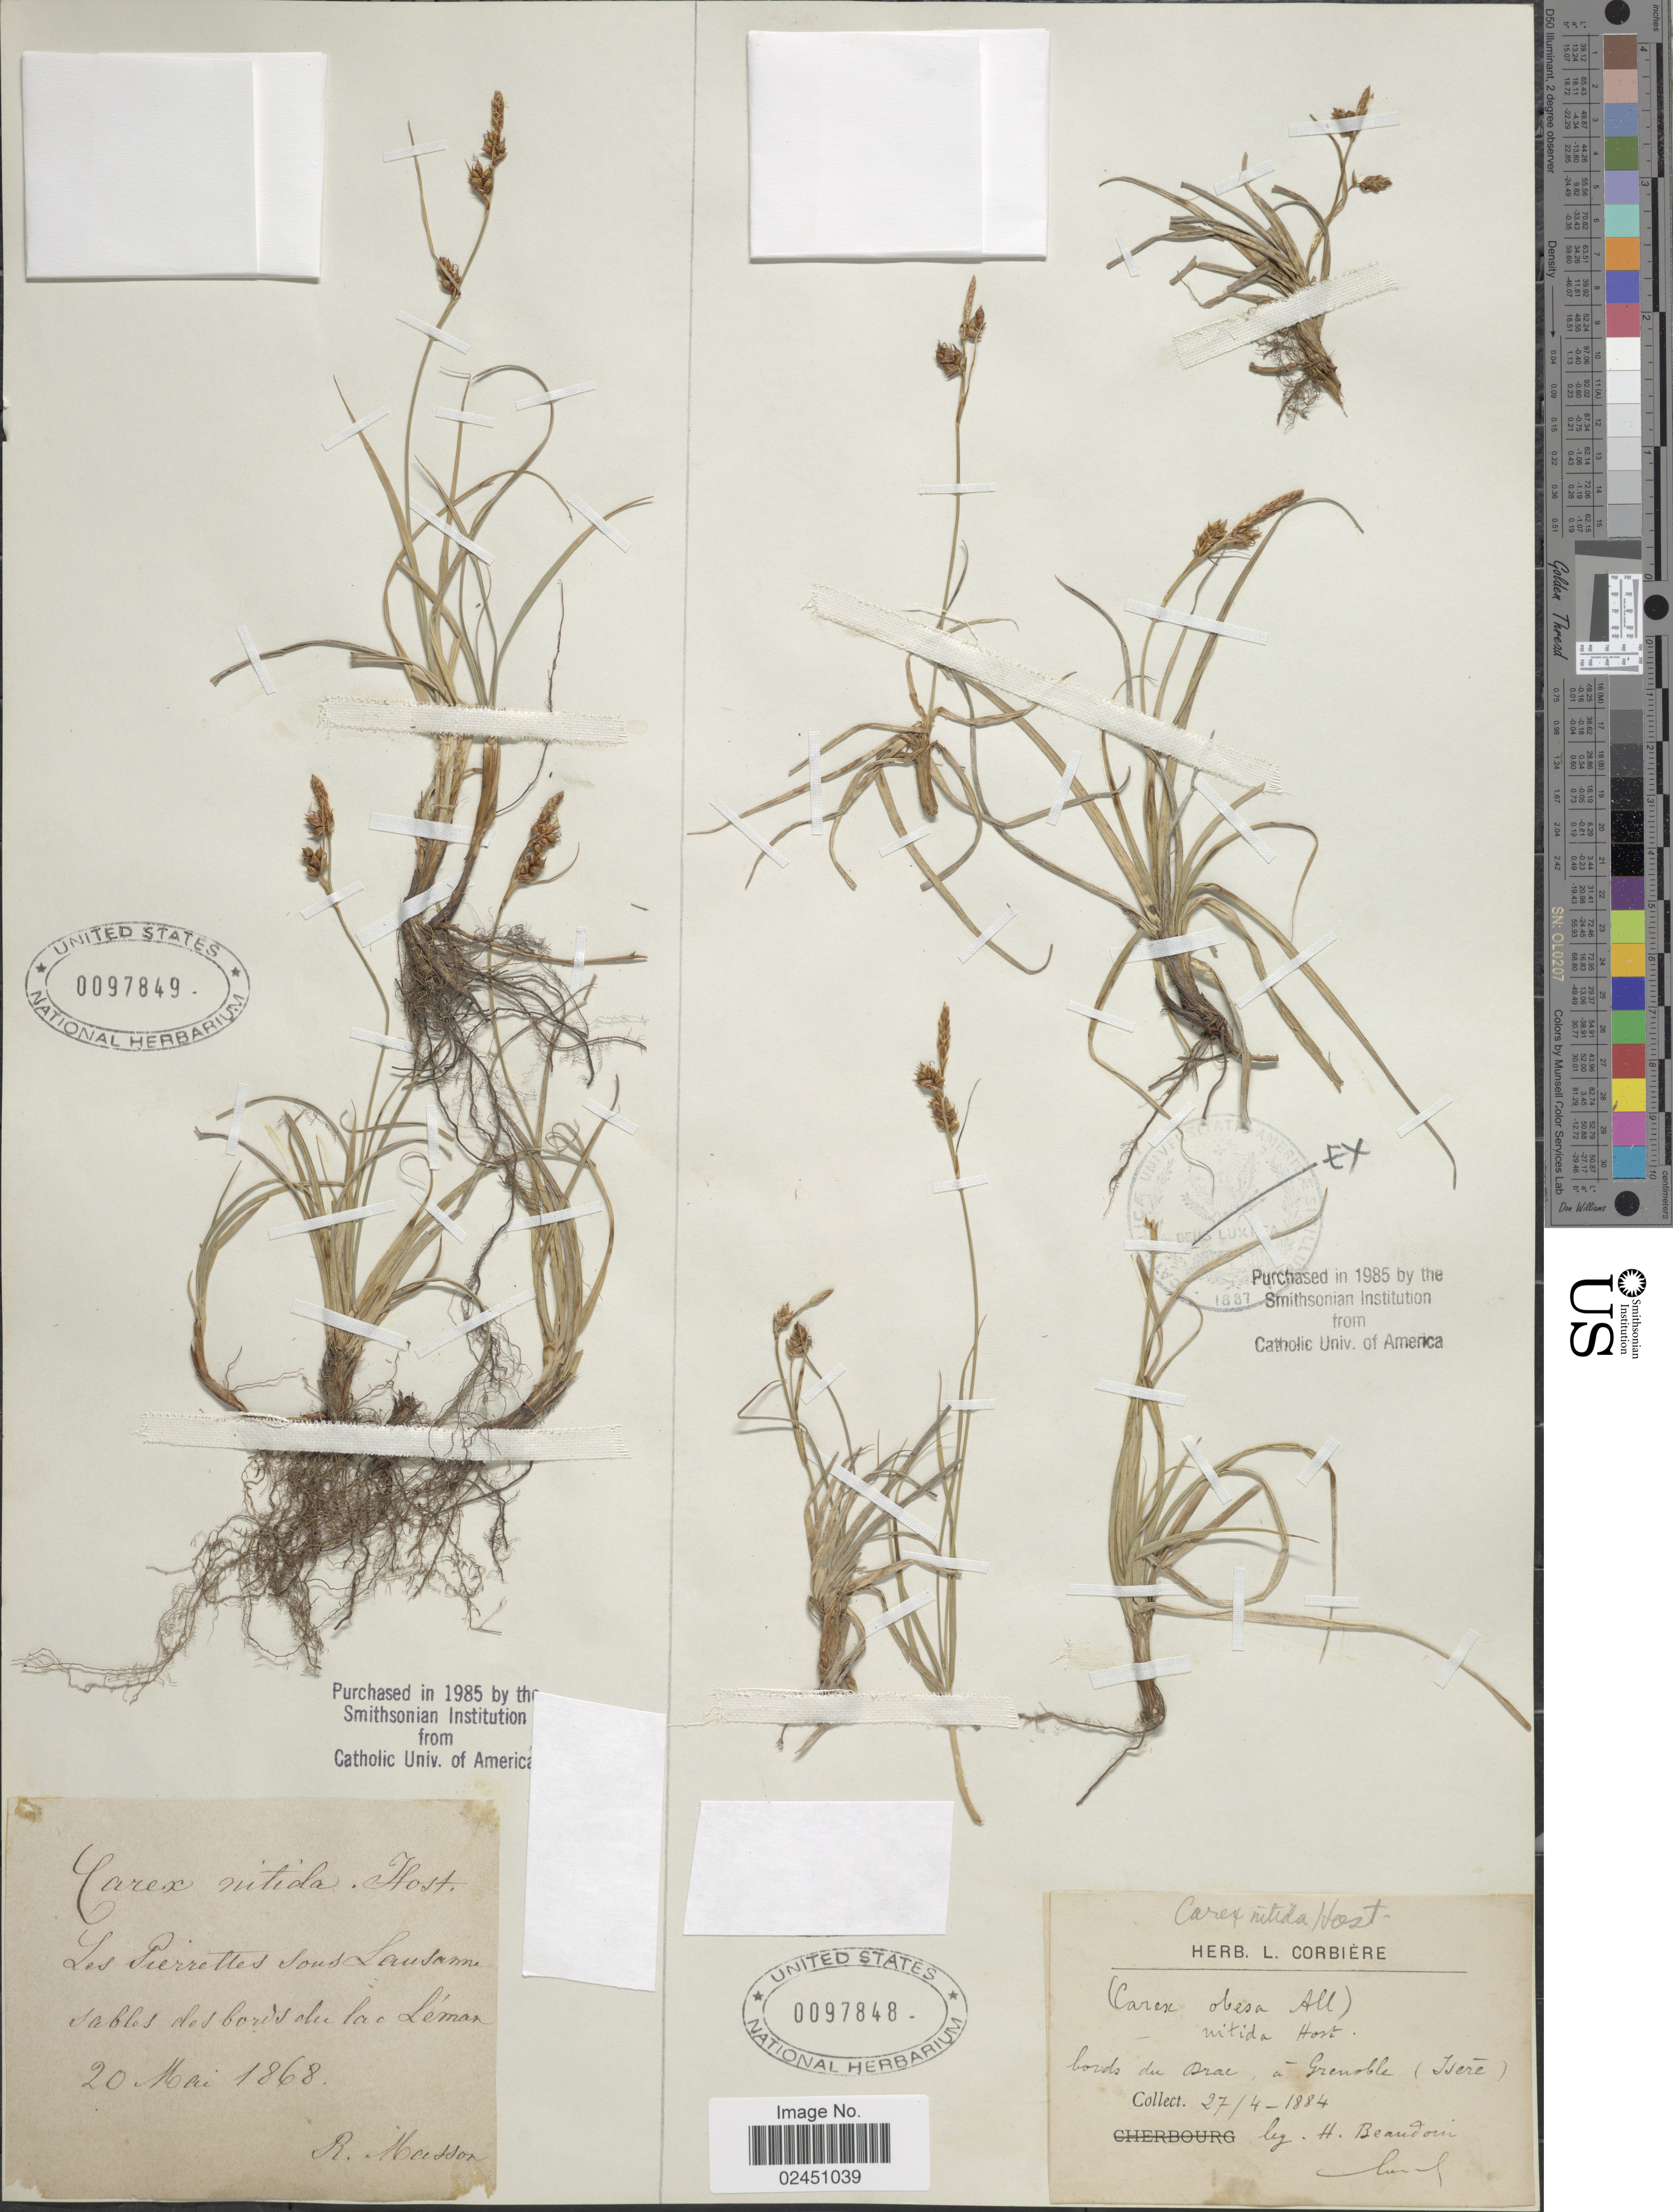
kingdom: Plantae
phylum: Tracheophyta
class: Liliopsida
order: Poales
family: Cyperaceae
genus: Carex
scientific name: Carex liparocarpos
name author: Gaudin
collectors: R. Masson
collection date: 1868-05-20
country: Switzerland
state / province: Vaud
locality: Les Pierrettes sous Lausanne sables des bords du lac Léman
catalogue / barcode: US 97849